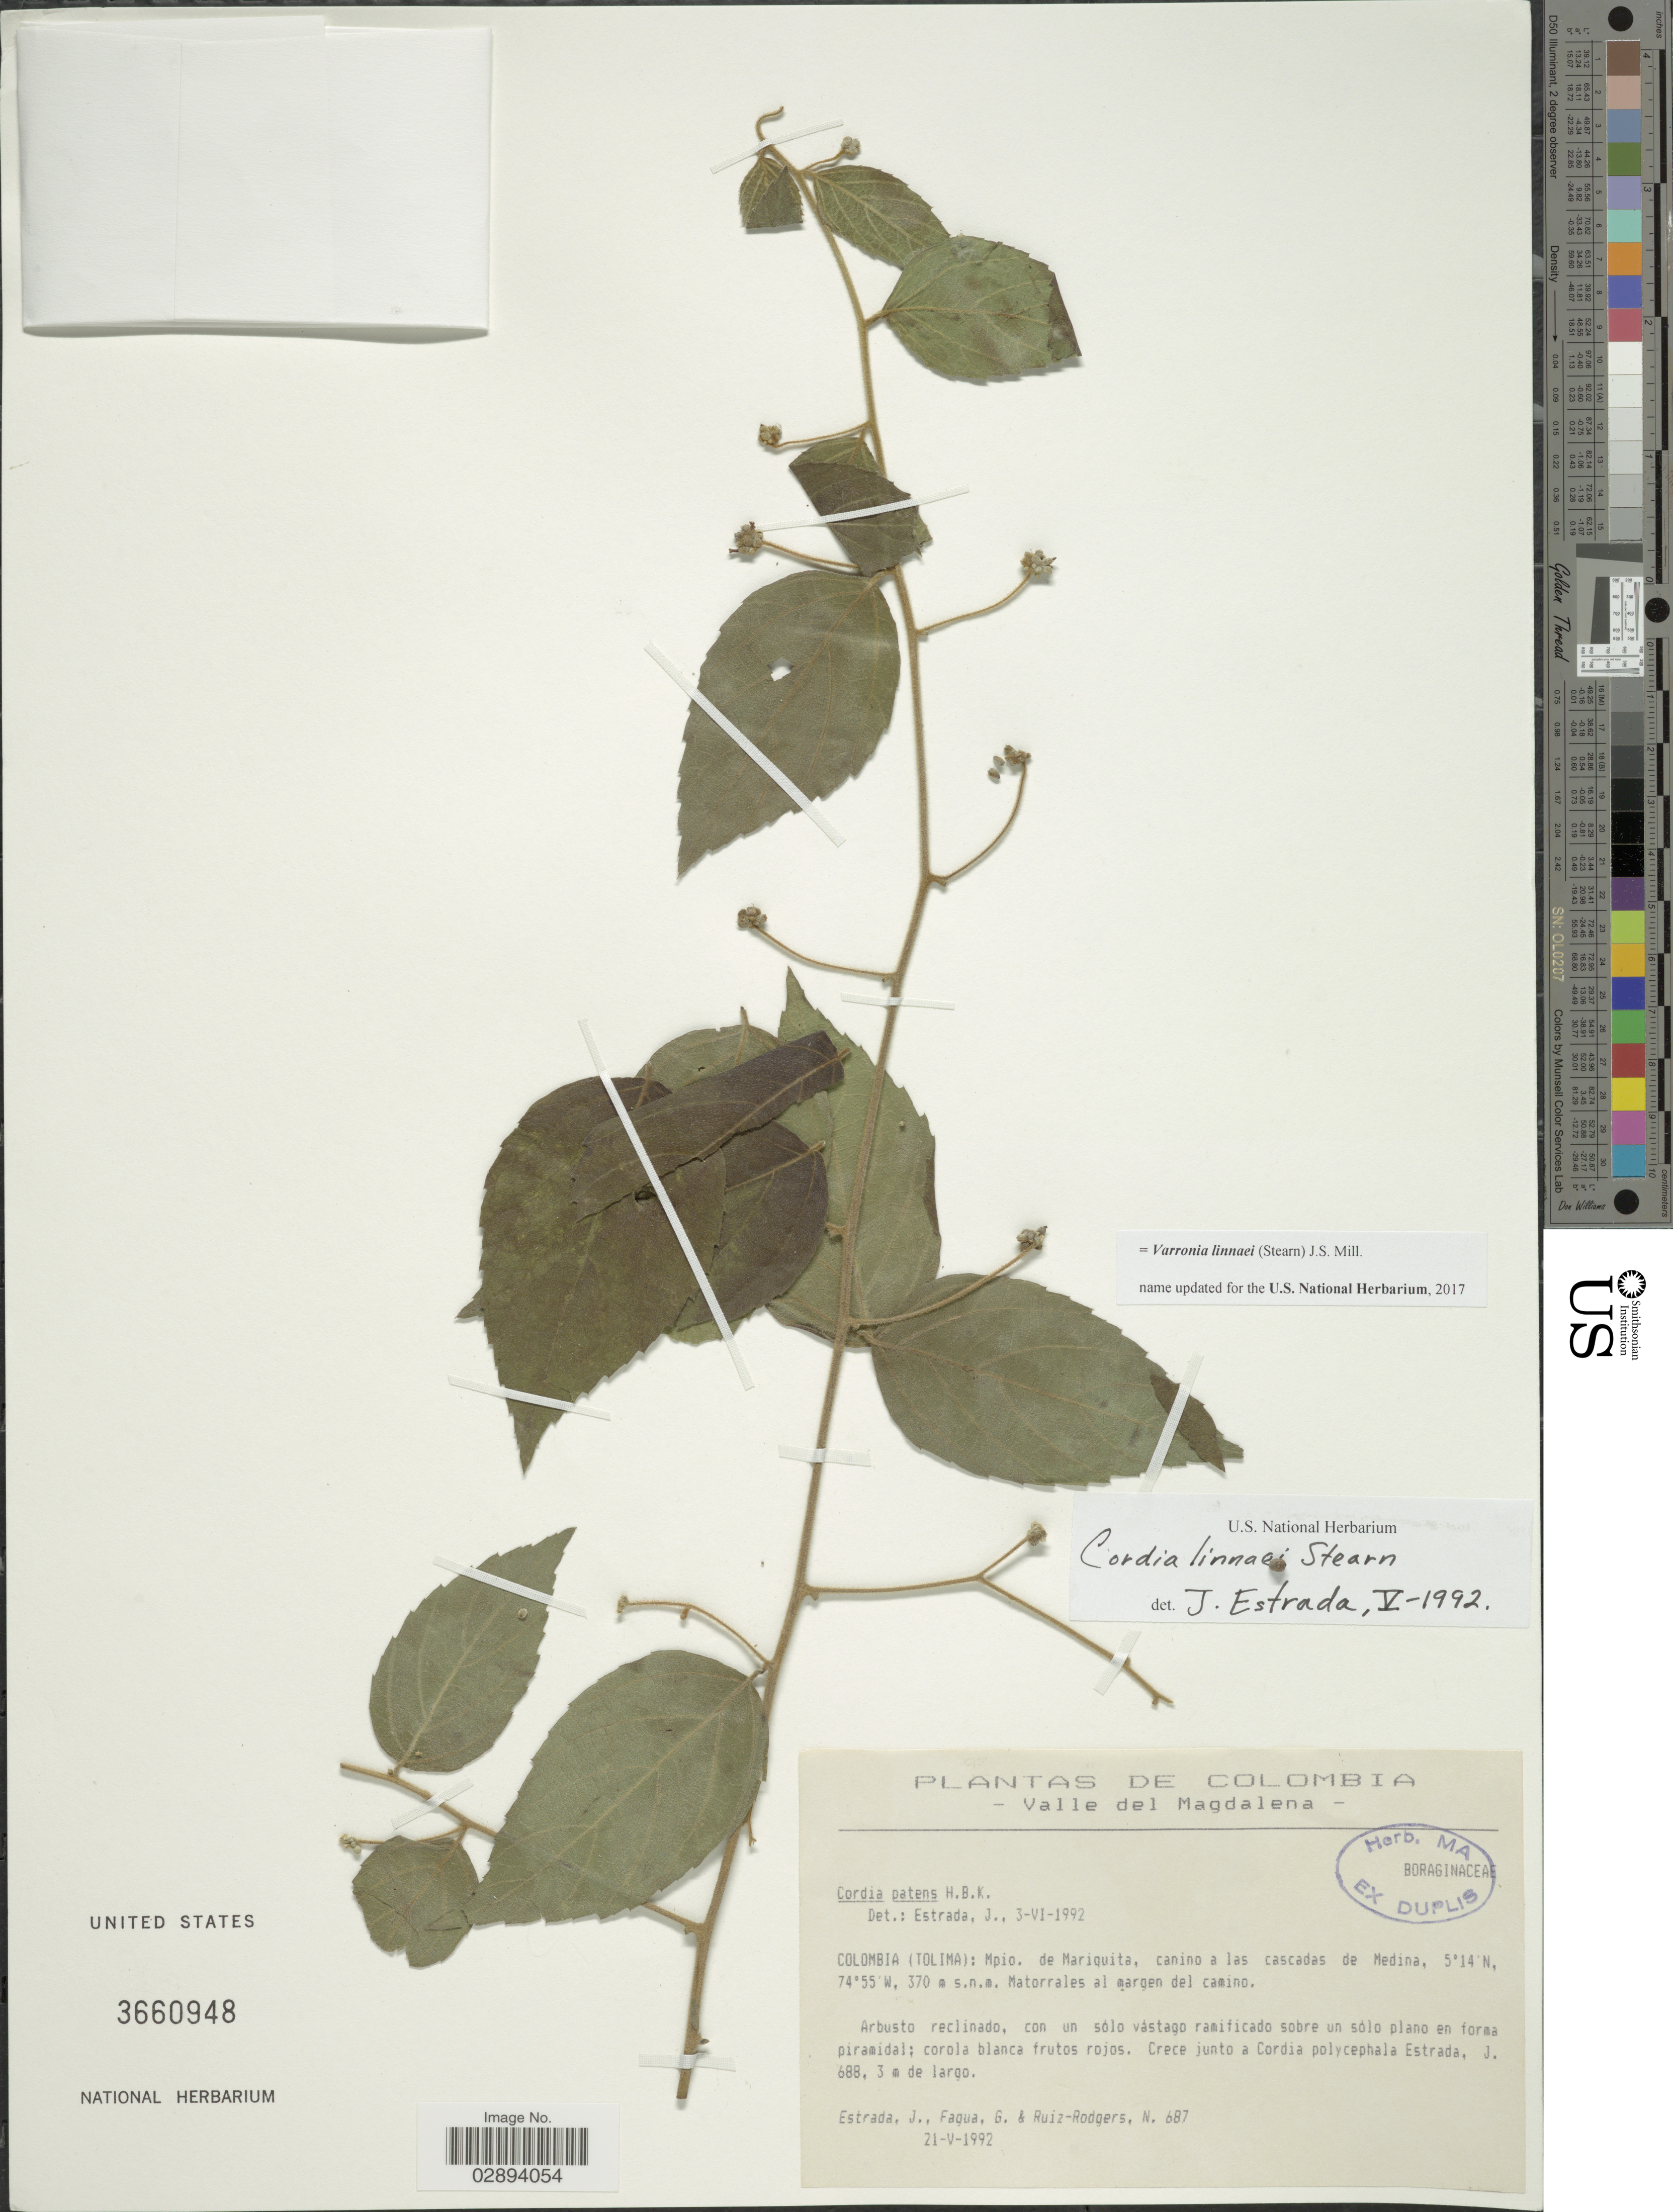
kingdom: Plantae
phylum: Tracheophyta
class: Magnoliopsida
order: Boraginales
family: Cordiaceae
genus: Varronia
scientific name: Varronia linnaei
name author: (Stearn) J.S. Mill.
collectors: J. Estrada, G. Fagua & N. Ruiz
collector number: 687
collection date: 1992-05-21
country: Colombia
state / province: Tolima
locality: Mpio. de Mariquita, canino a las cascades de Medina.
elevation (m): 370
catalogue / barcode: US 3660948